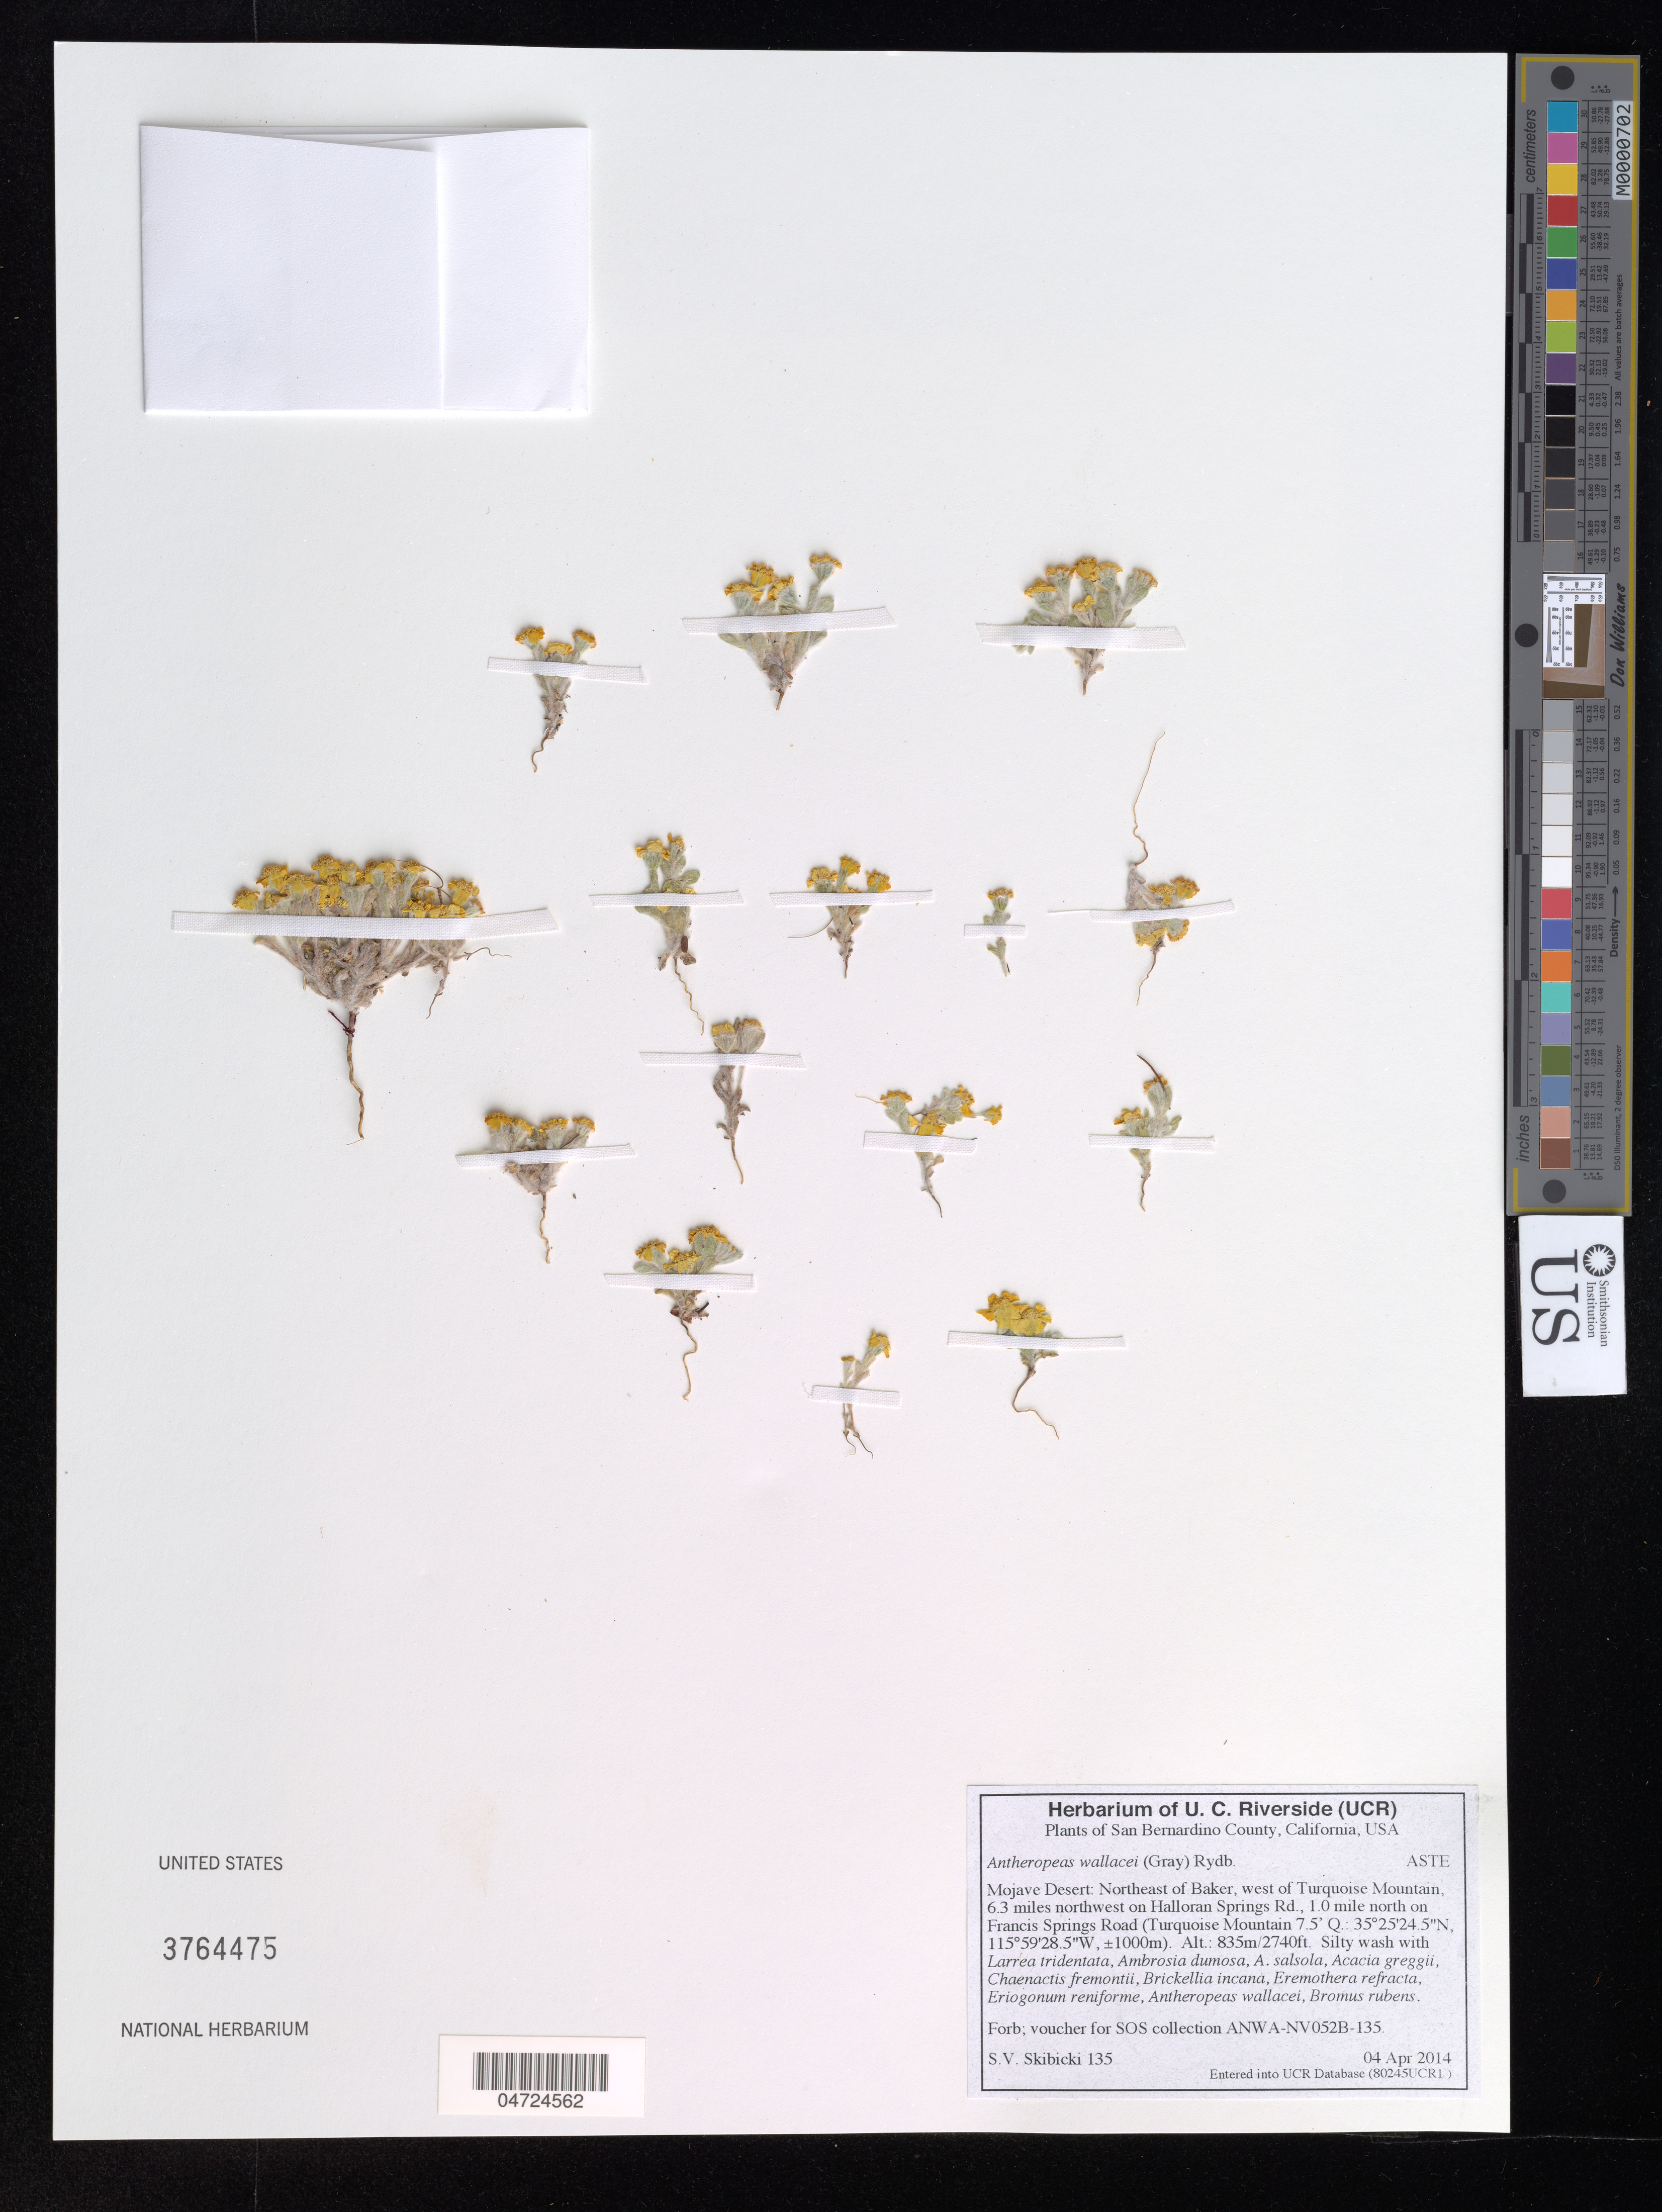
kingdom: Plantae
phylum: Tracheophyta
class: Magnoliopsida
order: Asterales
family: Asteraceae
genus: Antheropeas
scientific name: Antheropeas wallacei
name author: (A. Gray) Rydb.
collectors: S. Skibicki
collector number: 135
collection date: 2014-04-04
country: United States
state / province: California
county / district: San Bernardino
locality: San Bernardino County. Mojave Desert: Northeast of Baker, west of Turquoise Mountain, 6.3 miles northwest on Halloran Springs Rd., 1.0 mile north on Francis Springs Road (Turquoise Mountain 7.5' Q.).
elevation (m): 835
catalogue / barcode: US 3764475